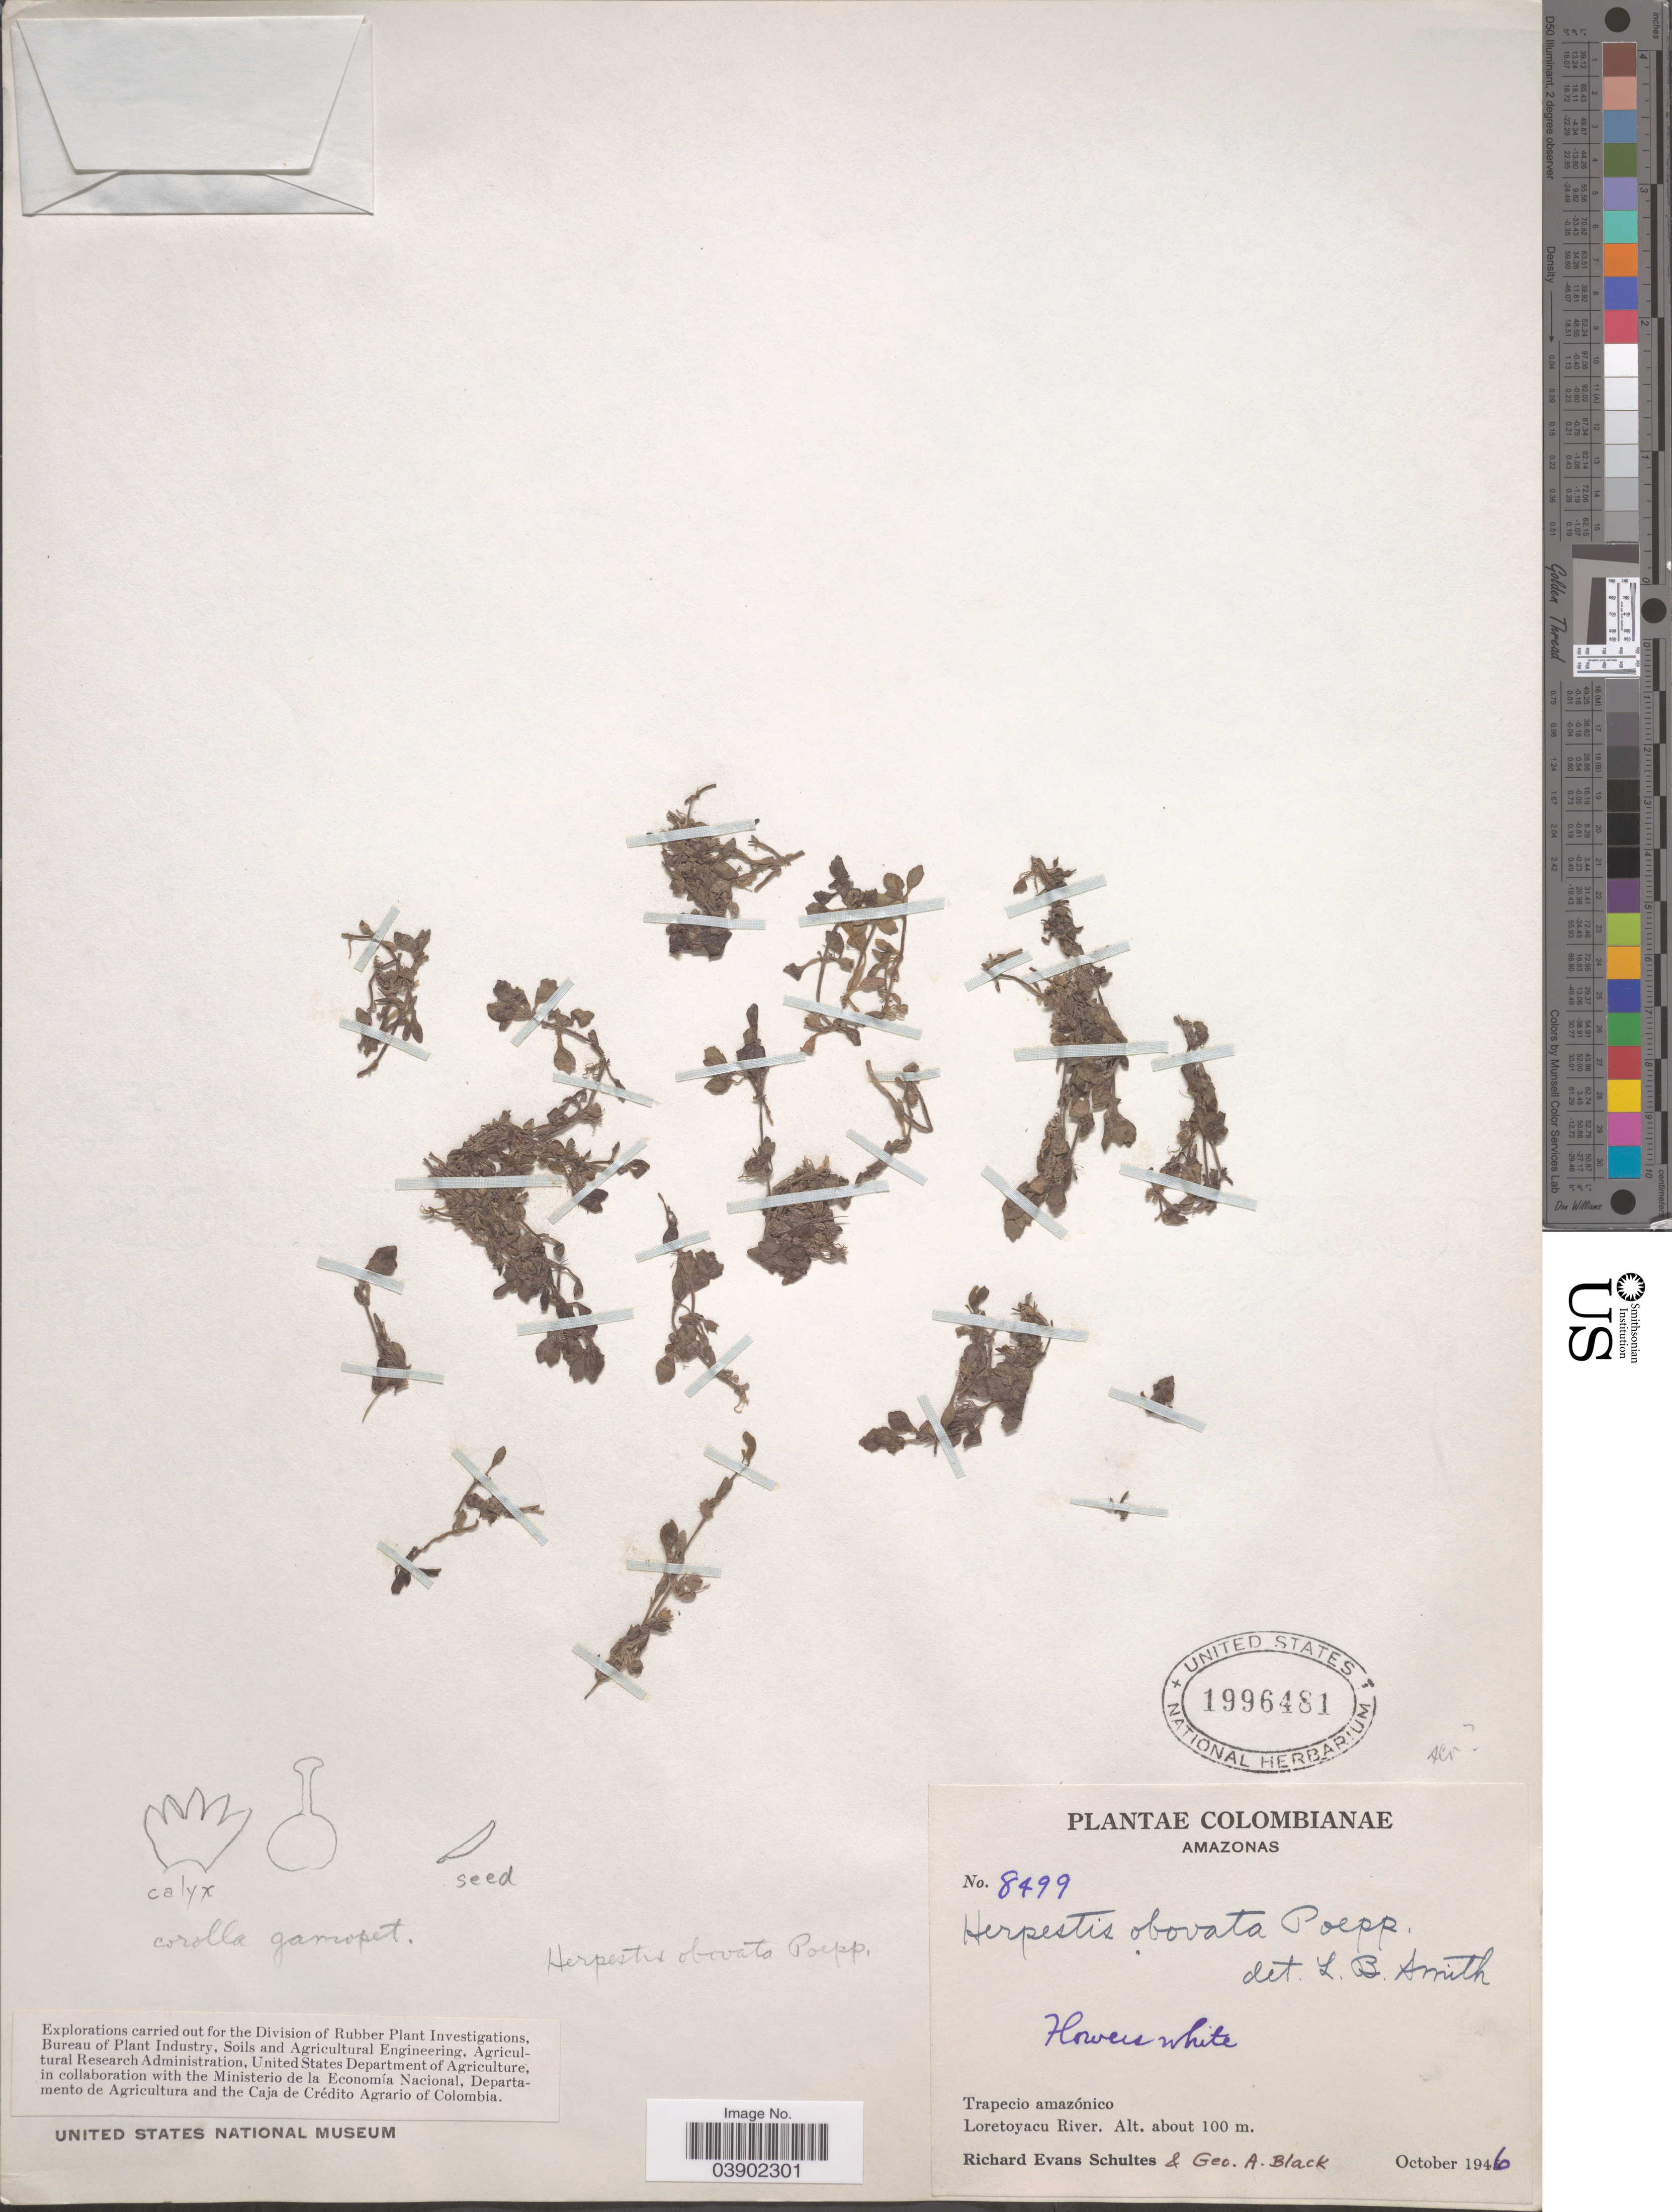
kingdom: Plantae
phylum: Tracheophyta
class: Magnoliopsida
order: Lamiales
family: Plantaginaceae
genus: Herpestis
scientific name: Herpestis myriophylloides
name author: Benth.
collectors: R. E. Schultes & G. A. Black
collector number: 8499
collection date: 1946-10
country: Colombia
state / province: Amazônas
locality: Trapecio amazónico. Loretoyacu River.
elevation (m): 100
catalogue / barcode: US 1996481